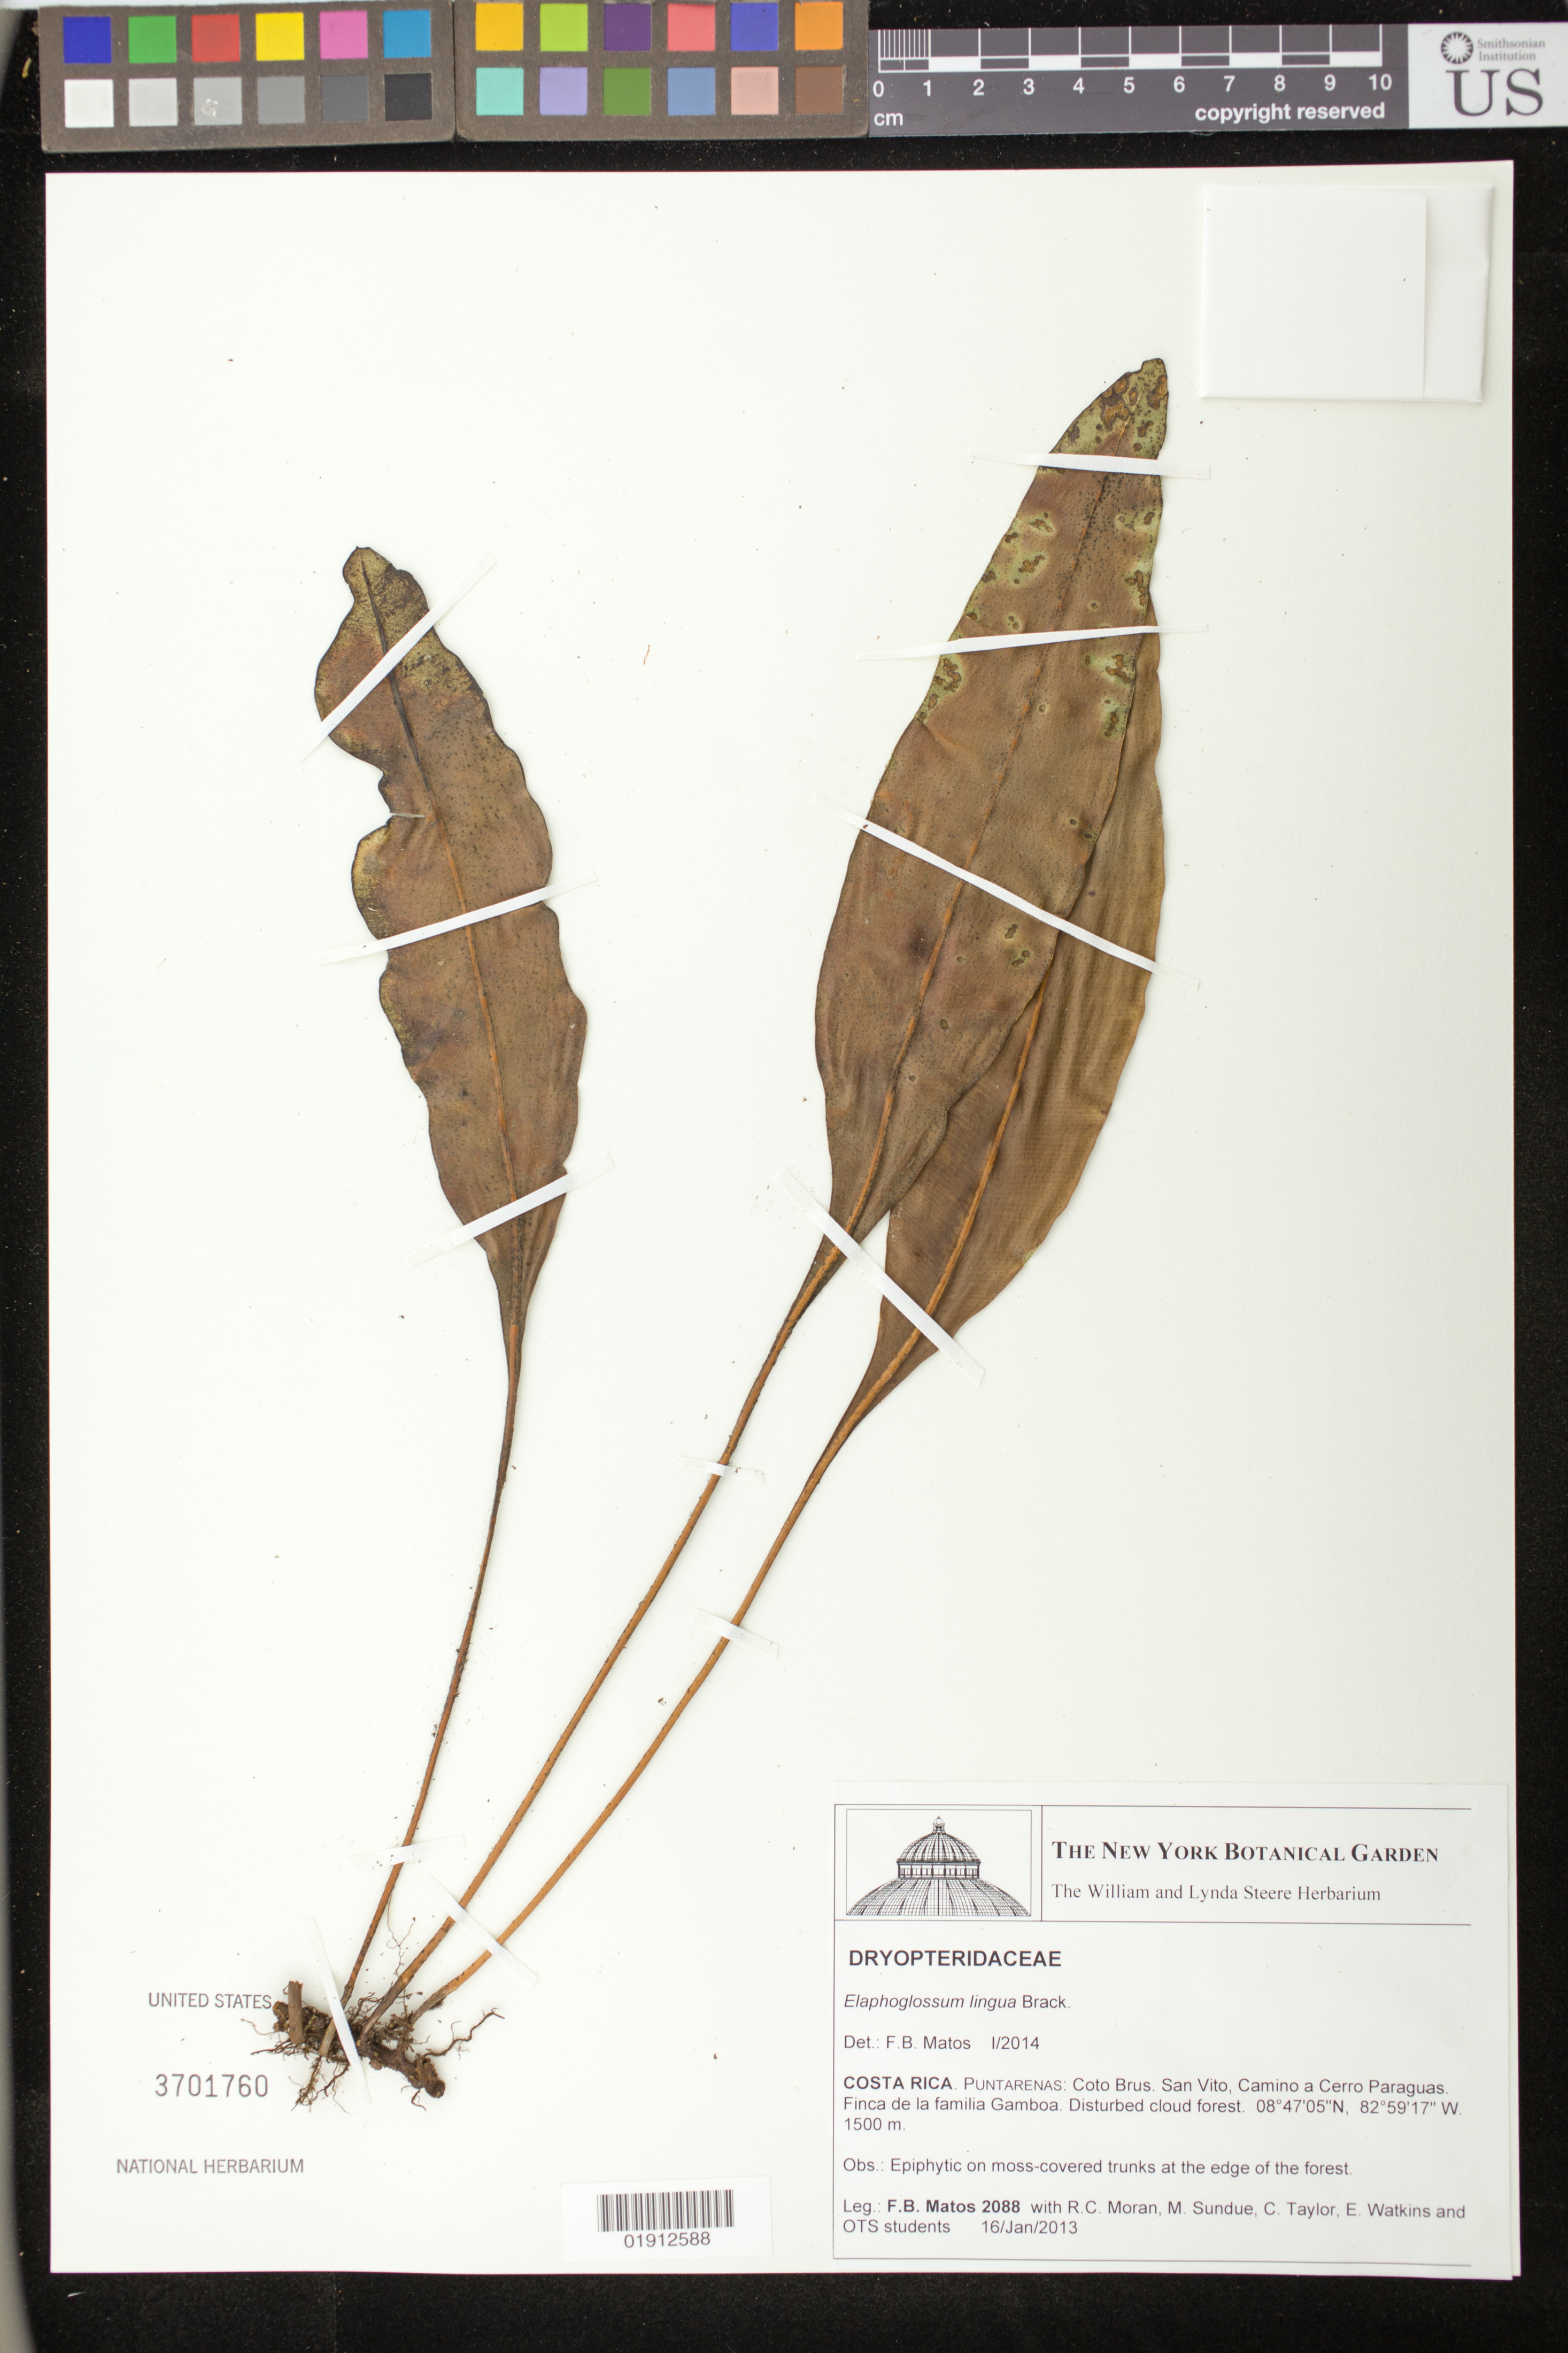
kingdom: Plantae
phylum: Tracheophyta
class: Polypodiopsida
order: Polypodiales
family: Dryopteridaceae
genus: Elaphoglossum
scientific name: Elaphoglossum lingua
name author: (C. Presl) Brack.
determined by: Matos, F. B.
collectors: F. Matos, R. C. Moran, M. Sundue, C. Taylor, Watkins, E. & OTS students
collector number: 2088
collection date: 2013-01-16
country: Costa Rica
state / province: Puntarenas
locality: Coto Brus. San Vito, Camino a Cerro Paraguas. Finca de la familia Gamboa.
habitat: Disturbed cloud forest. On moss-covered trunks at the edge of the forest.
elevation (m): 1500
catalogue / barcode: US 3701760